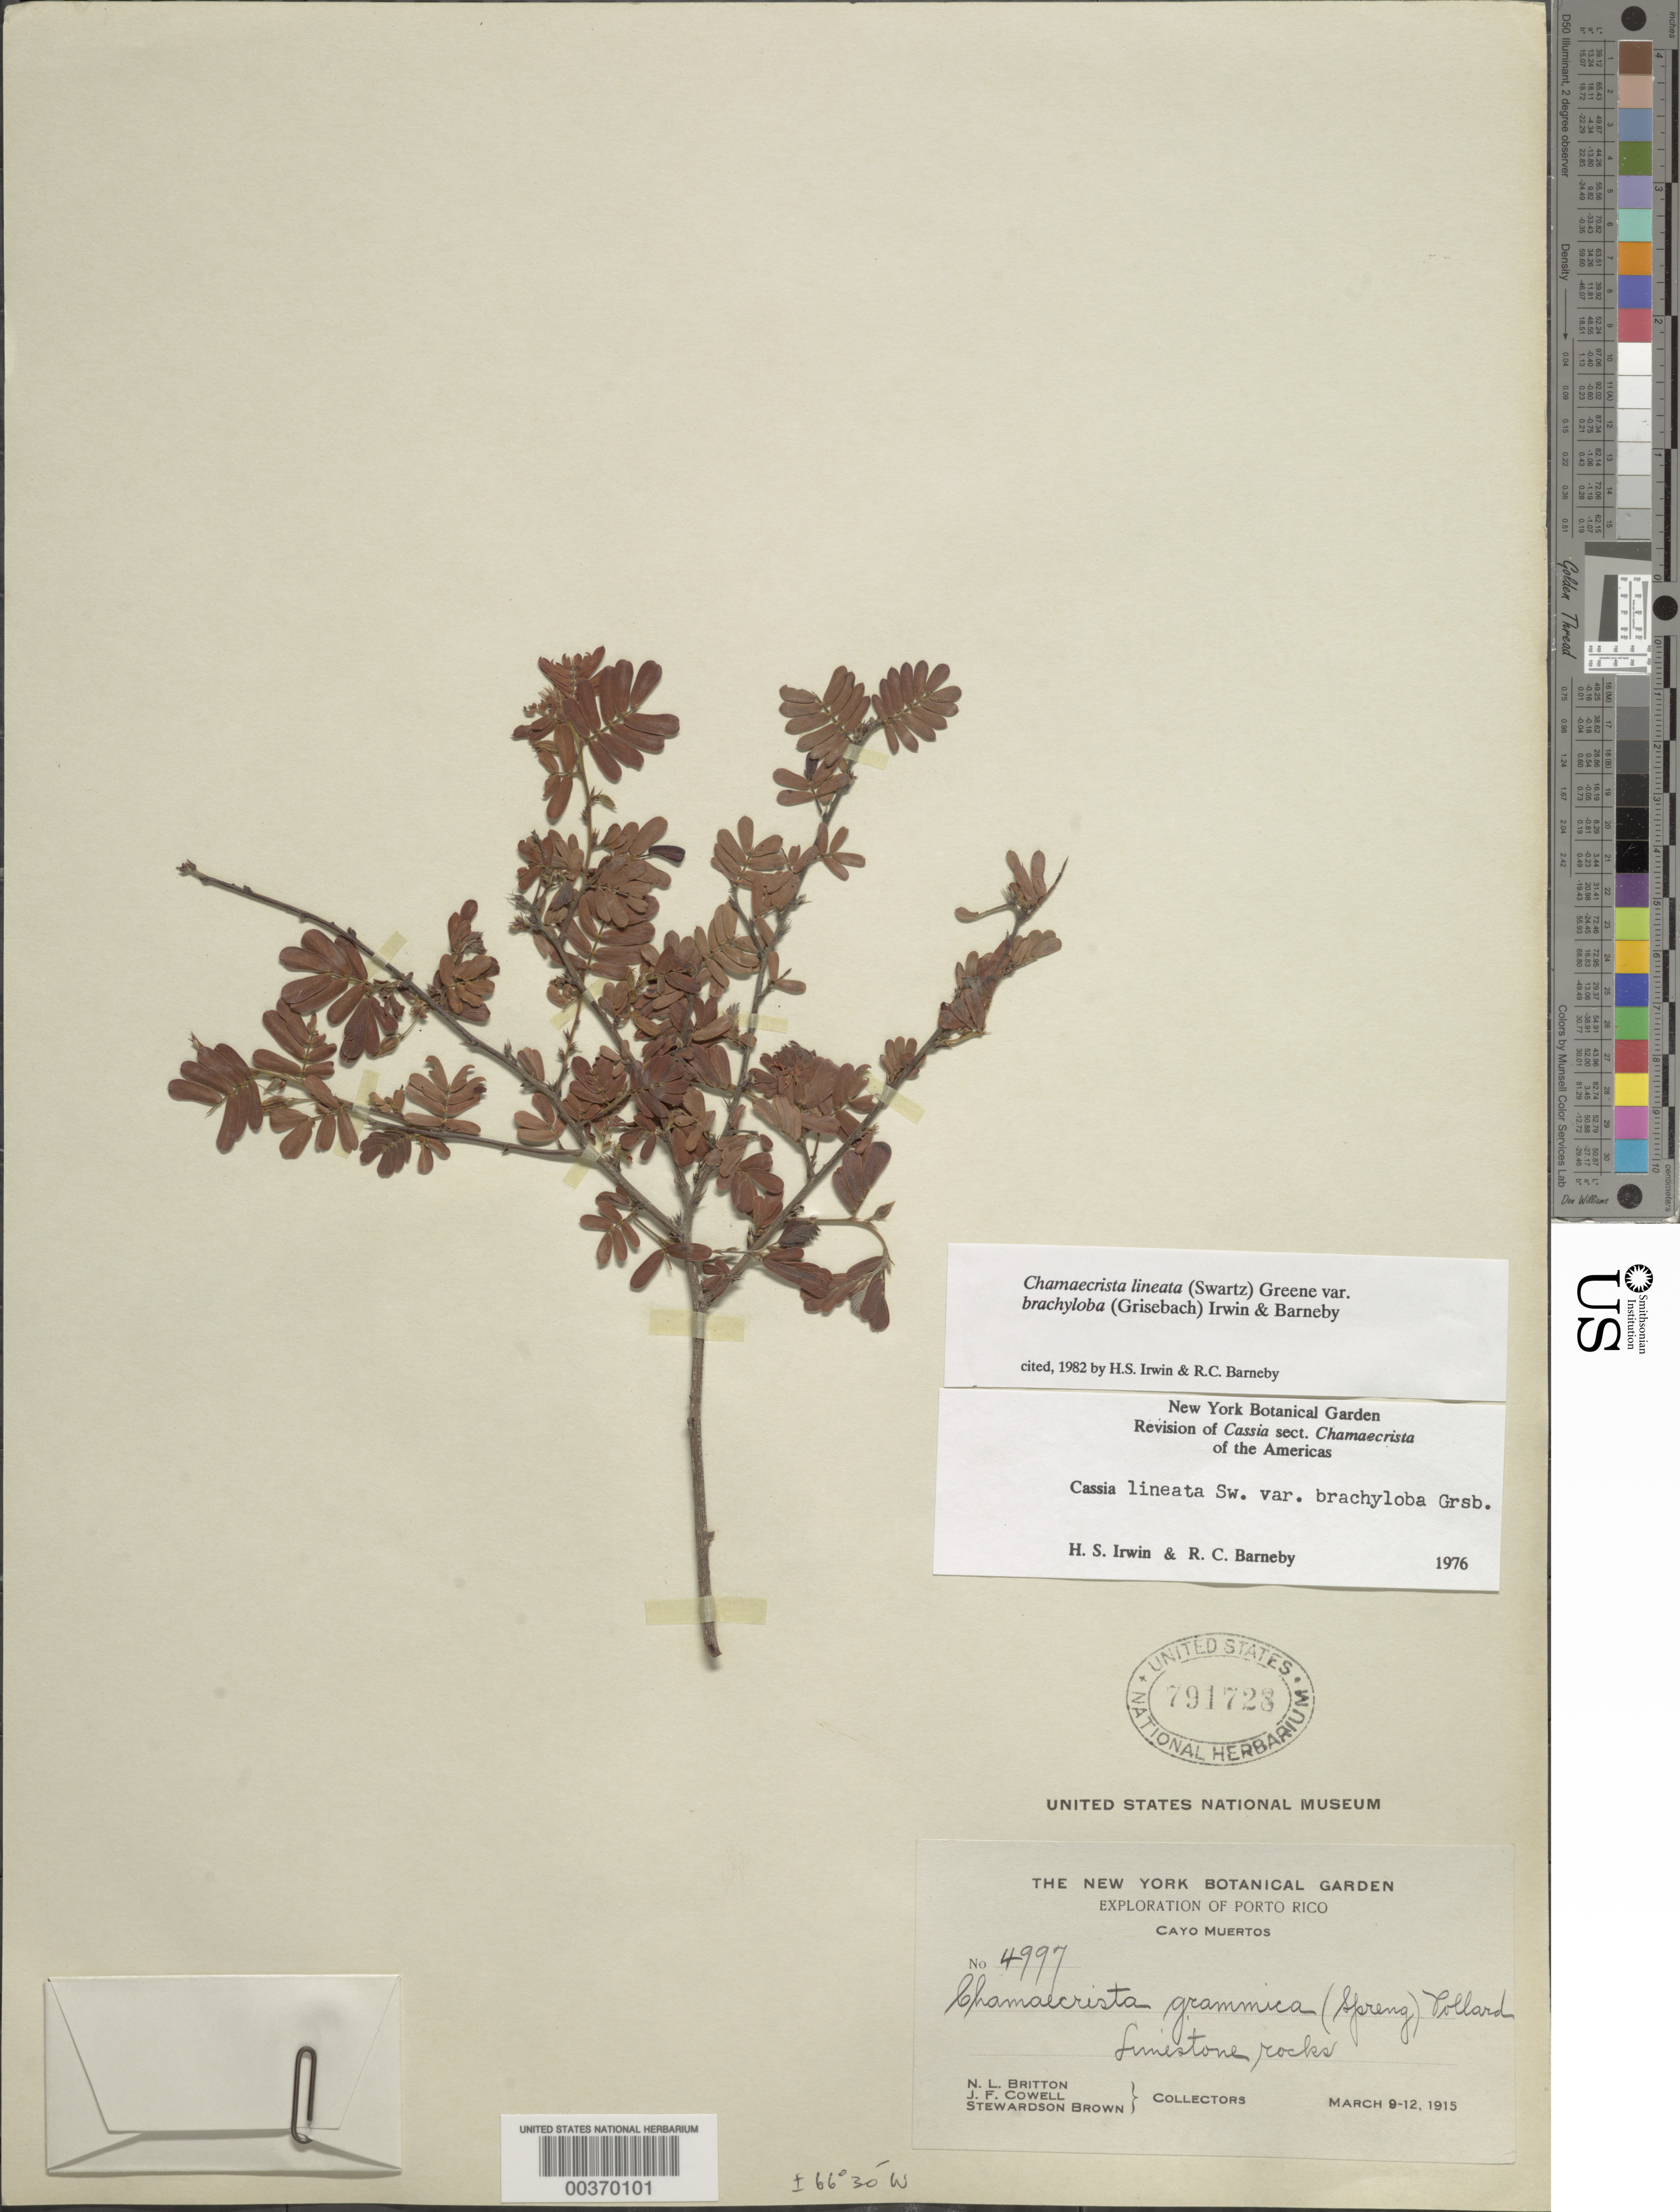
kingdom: Plantae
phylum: Tracheophyta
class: Magnoliopsida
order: Fabales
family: Fabaceae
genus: Chamaecrista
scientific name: Chamaecrista lineata var. brachyloba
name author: (Griseb.) H.S. Irwin & Barneby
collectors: N. Britton, J. F. Cowell & S. Brown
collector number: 4997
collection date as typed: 09 Mar 1915 to 12 Mar 1915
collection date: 1915-03-09/1915-03-12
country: Puerto Rico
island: Greater Antilles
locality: Cayo muertos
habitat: Limestone rocks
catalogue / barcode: US 791723